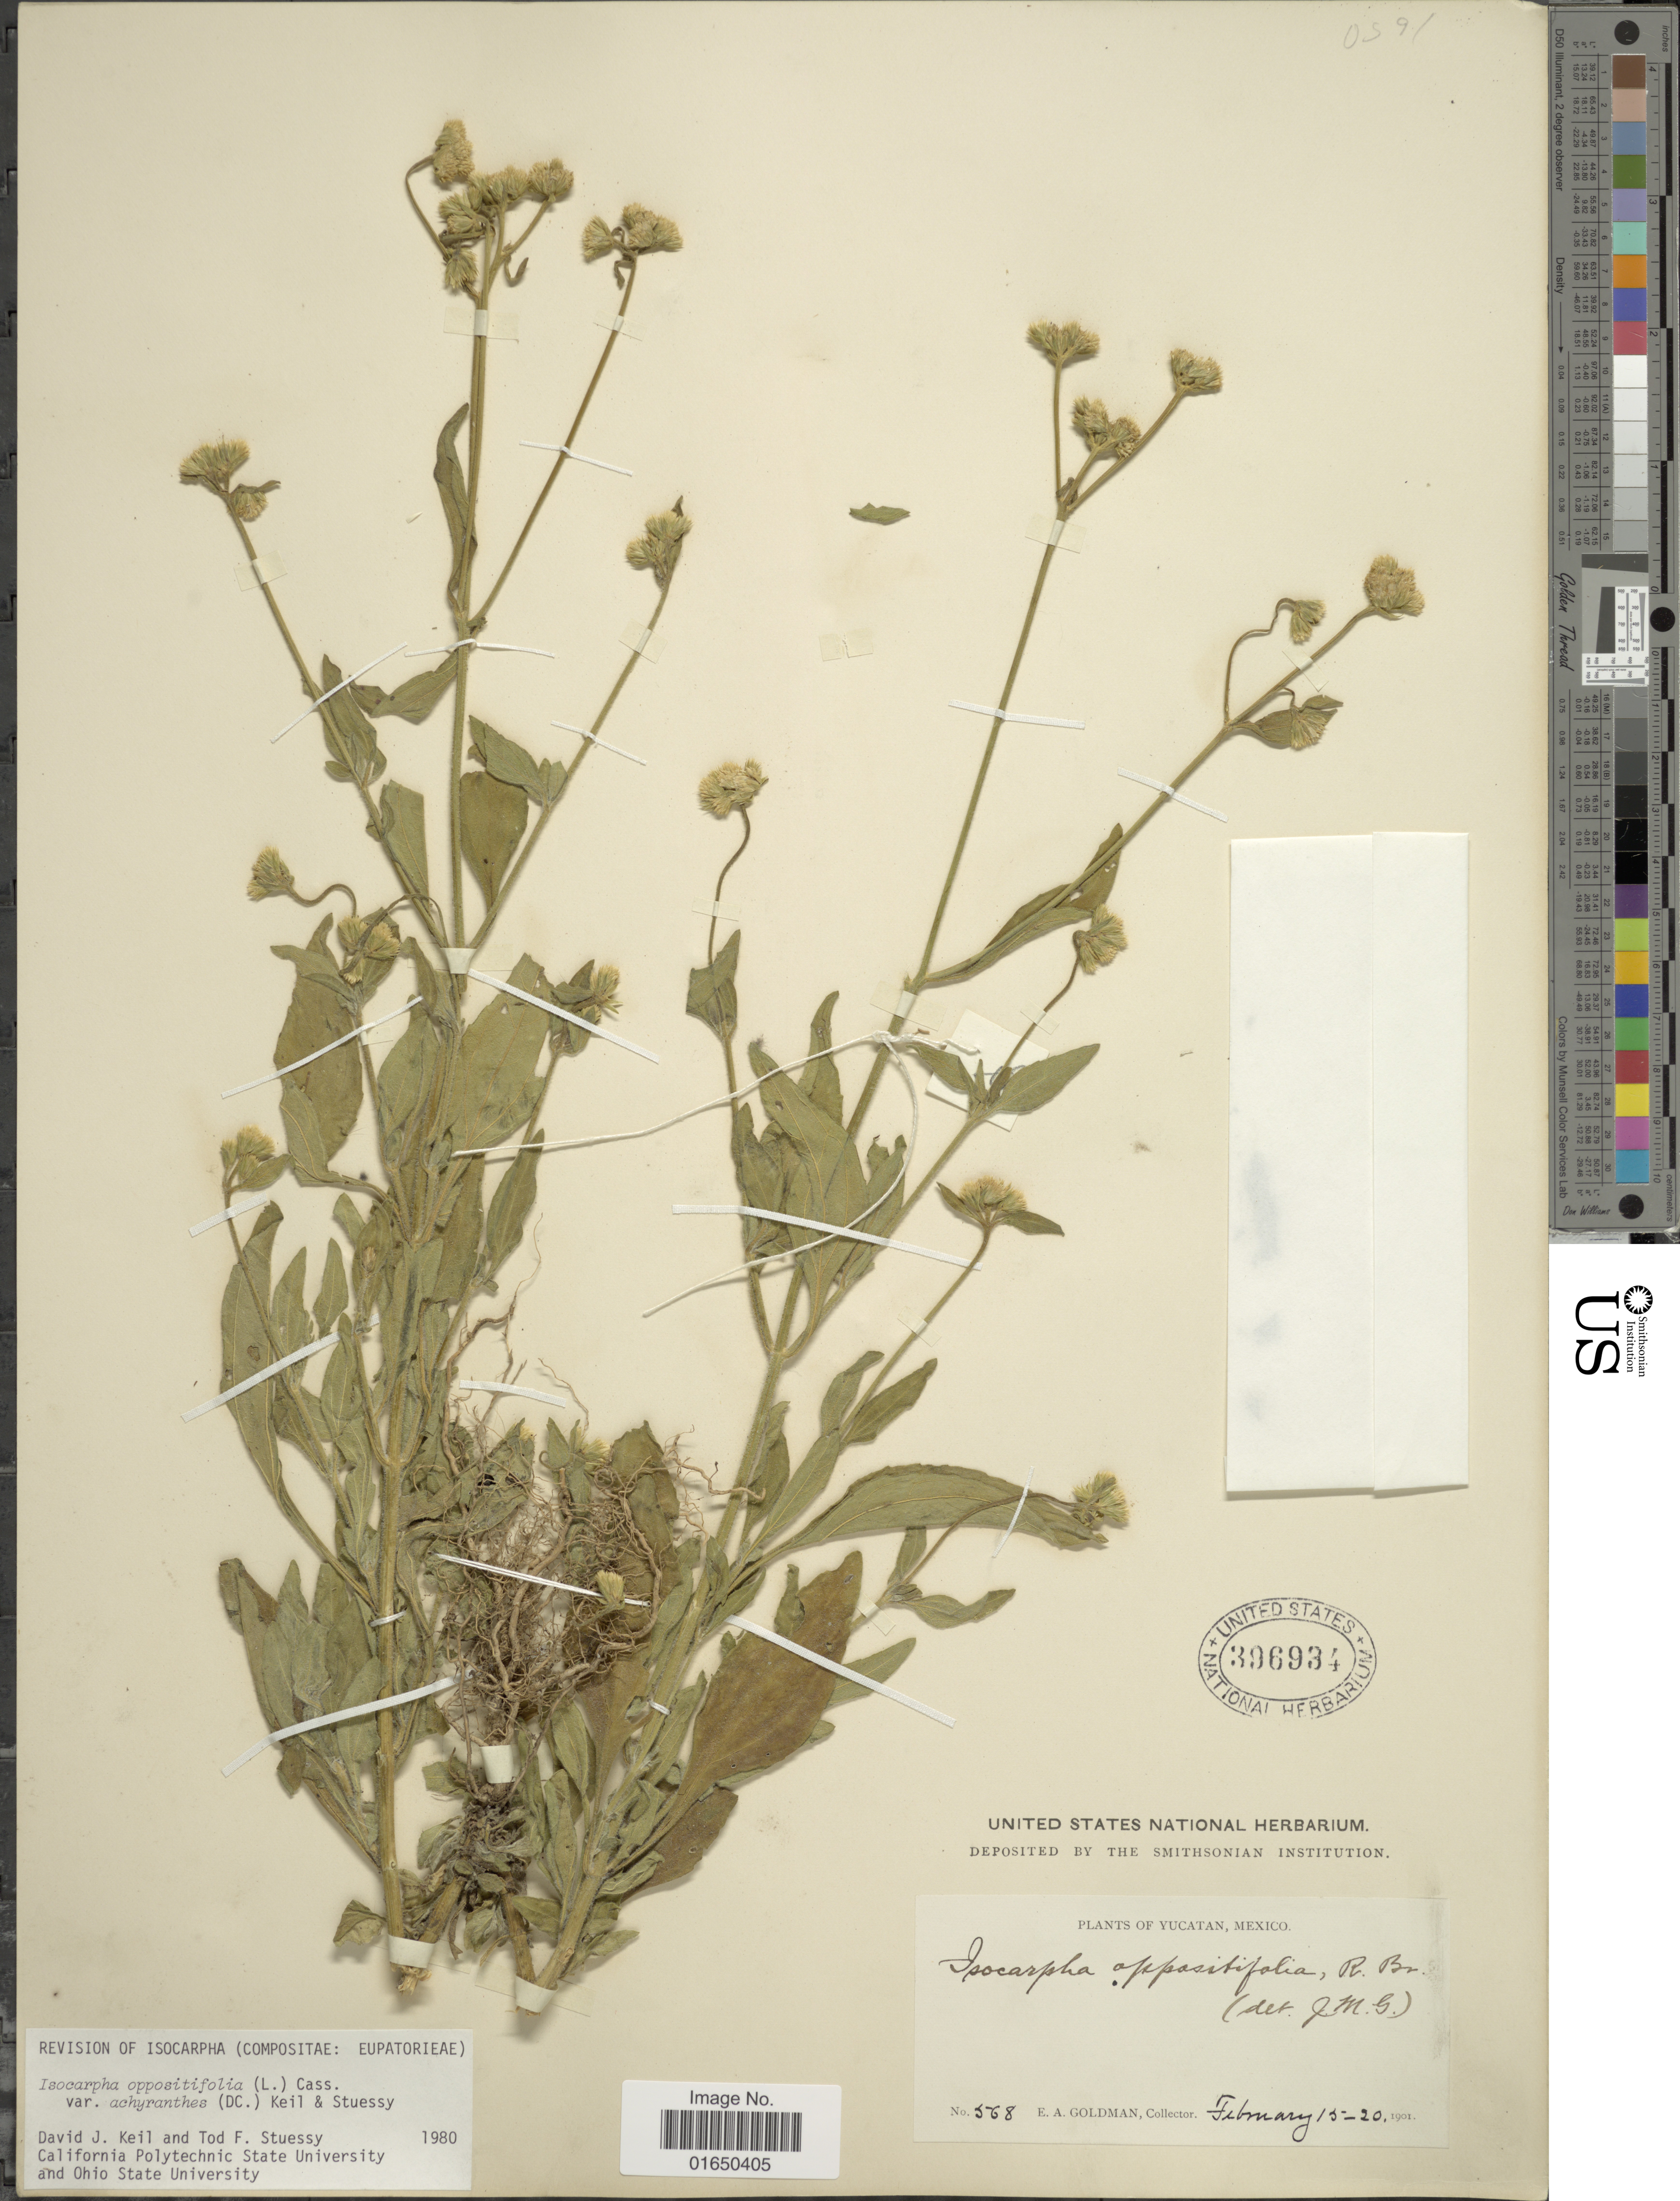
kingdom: Plantae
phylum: Tracheophyta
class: Magnoliopsida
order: Asterales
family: Asteraceae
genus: Isocarpha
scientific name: Isocarpha oppositifolia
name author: (L.) Cass.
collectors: E. A. Goldman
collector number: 568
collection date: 1901-02-15/1901-02-20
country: Mexico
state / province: Yucatán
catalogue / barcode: US 396934